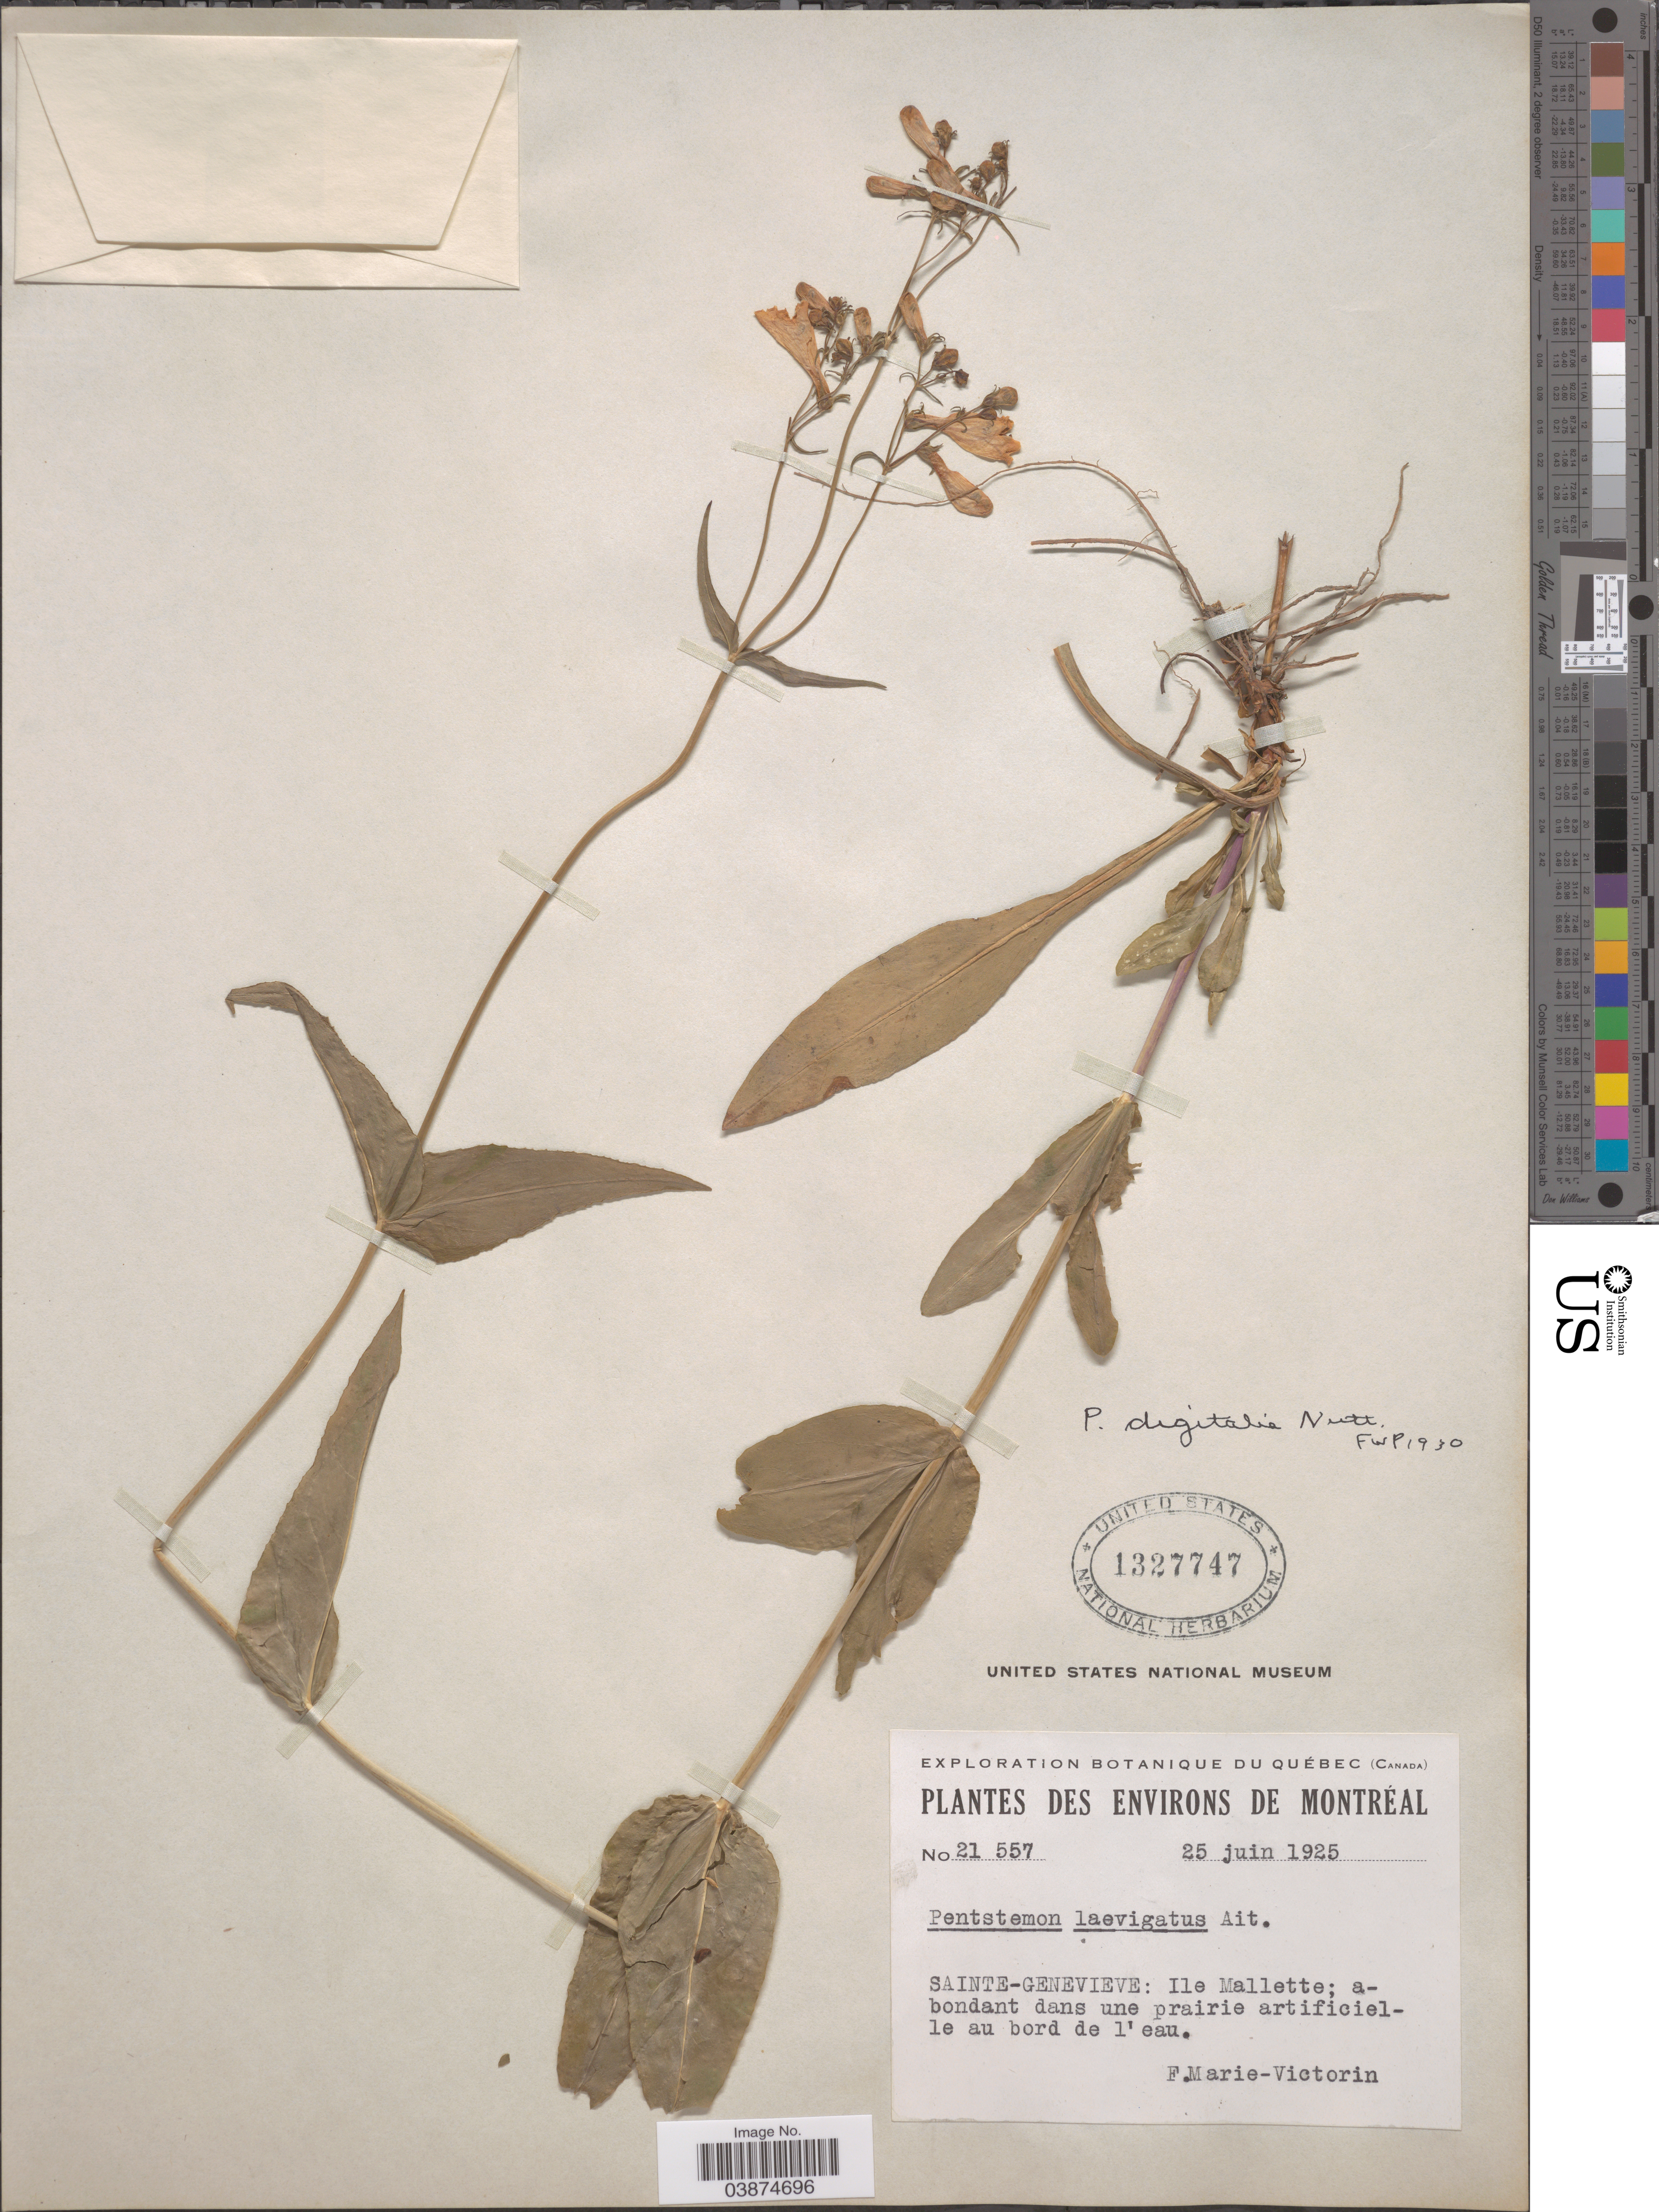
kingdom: Plantae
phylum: Tracheophyta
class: Magnoliopsida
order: Lamiales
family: Plantaginaceae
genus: Penstemon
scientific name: Penstemon digitalis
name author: Nutt. ex Sims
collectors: F. Marie-Victorin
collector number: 21557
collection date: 1925-06-25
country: Canada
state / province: Quebec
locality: Environs de Montréal. Sainte-Genevieve: Ile Mallette; abondant dans une prairie artificielle au bord de l'eau.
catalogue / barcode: US 1327747